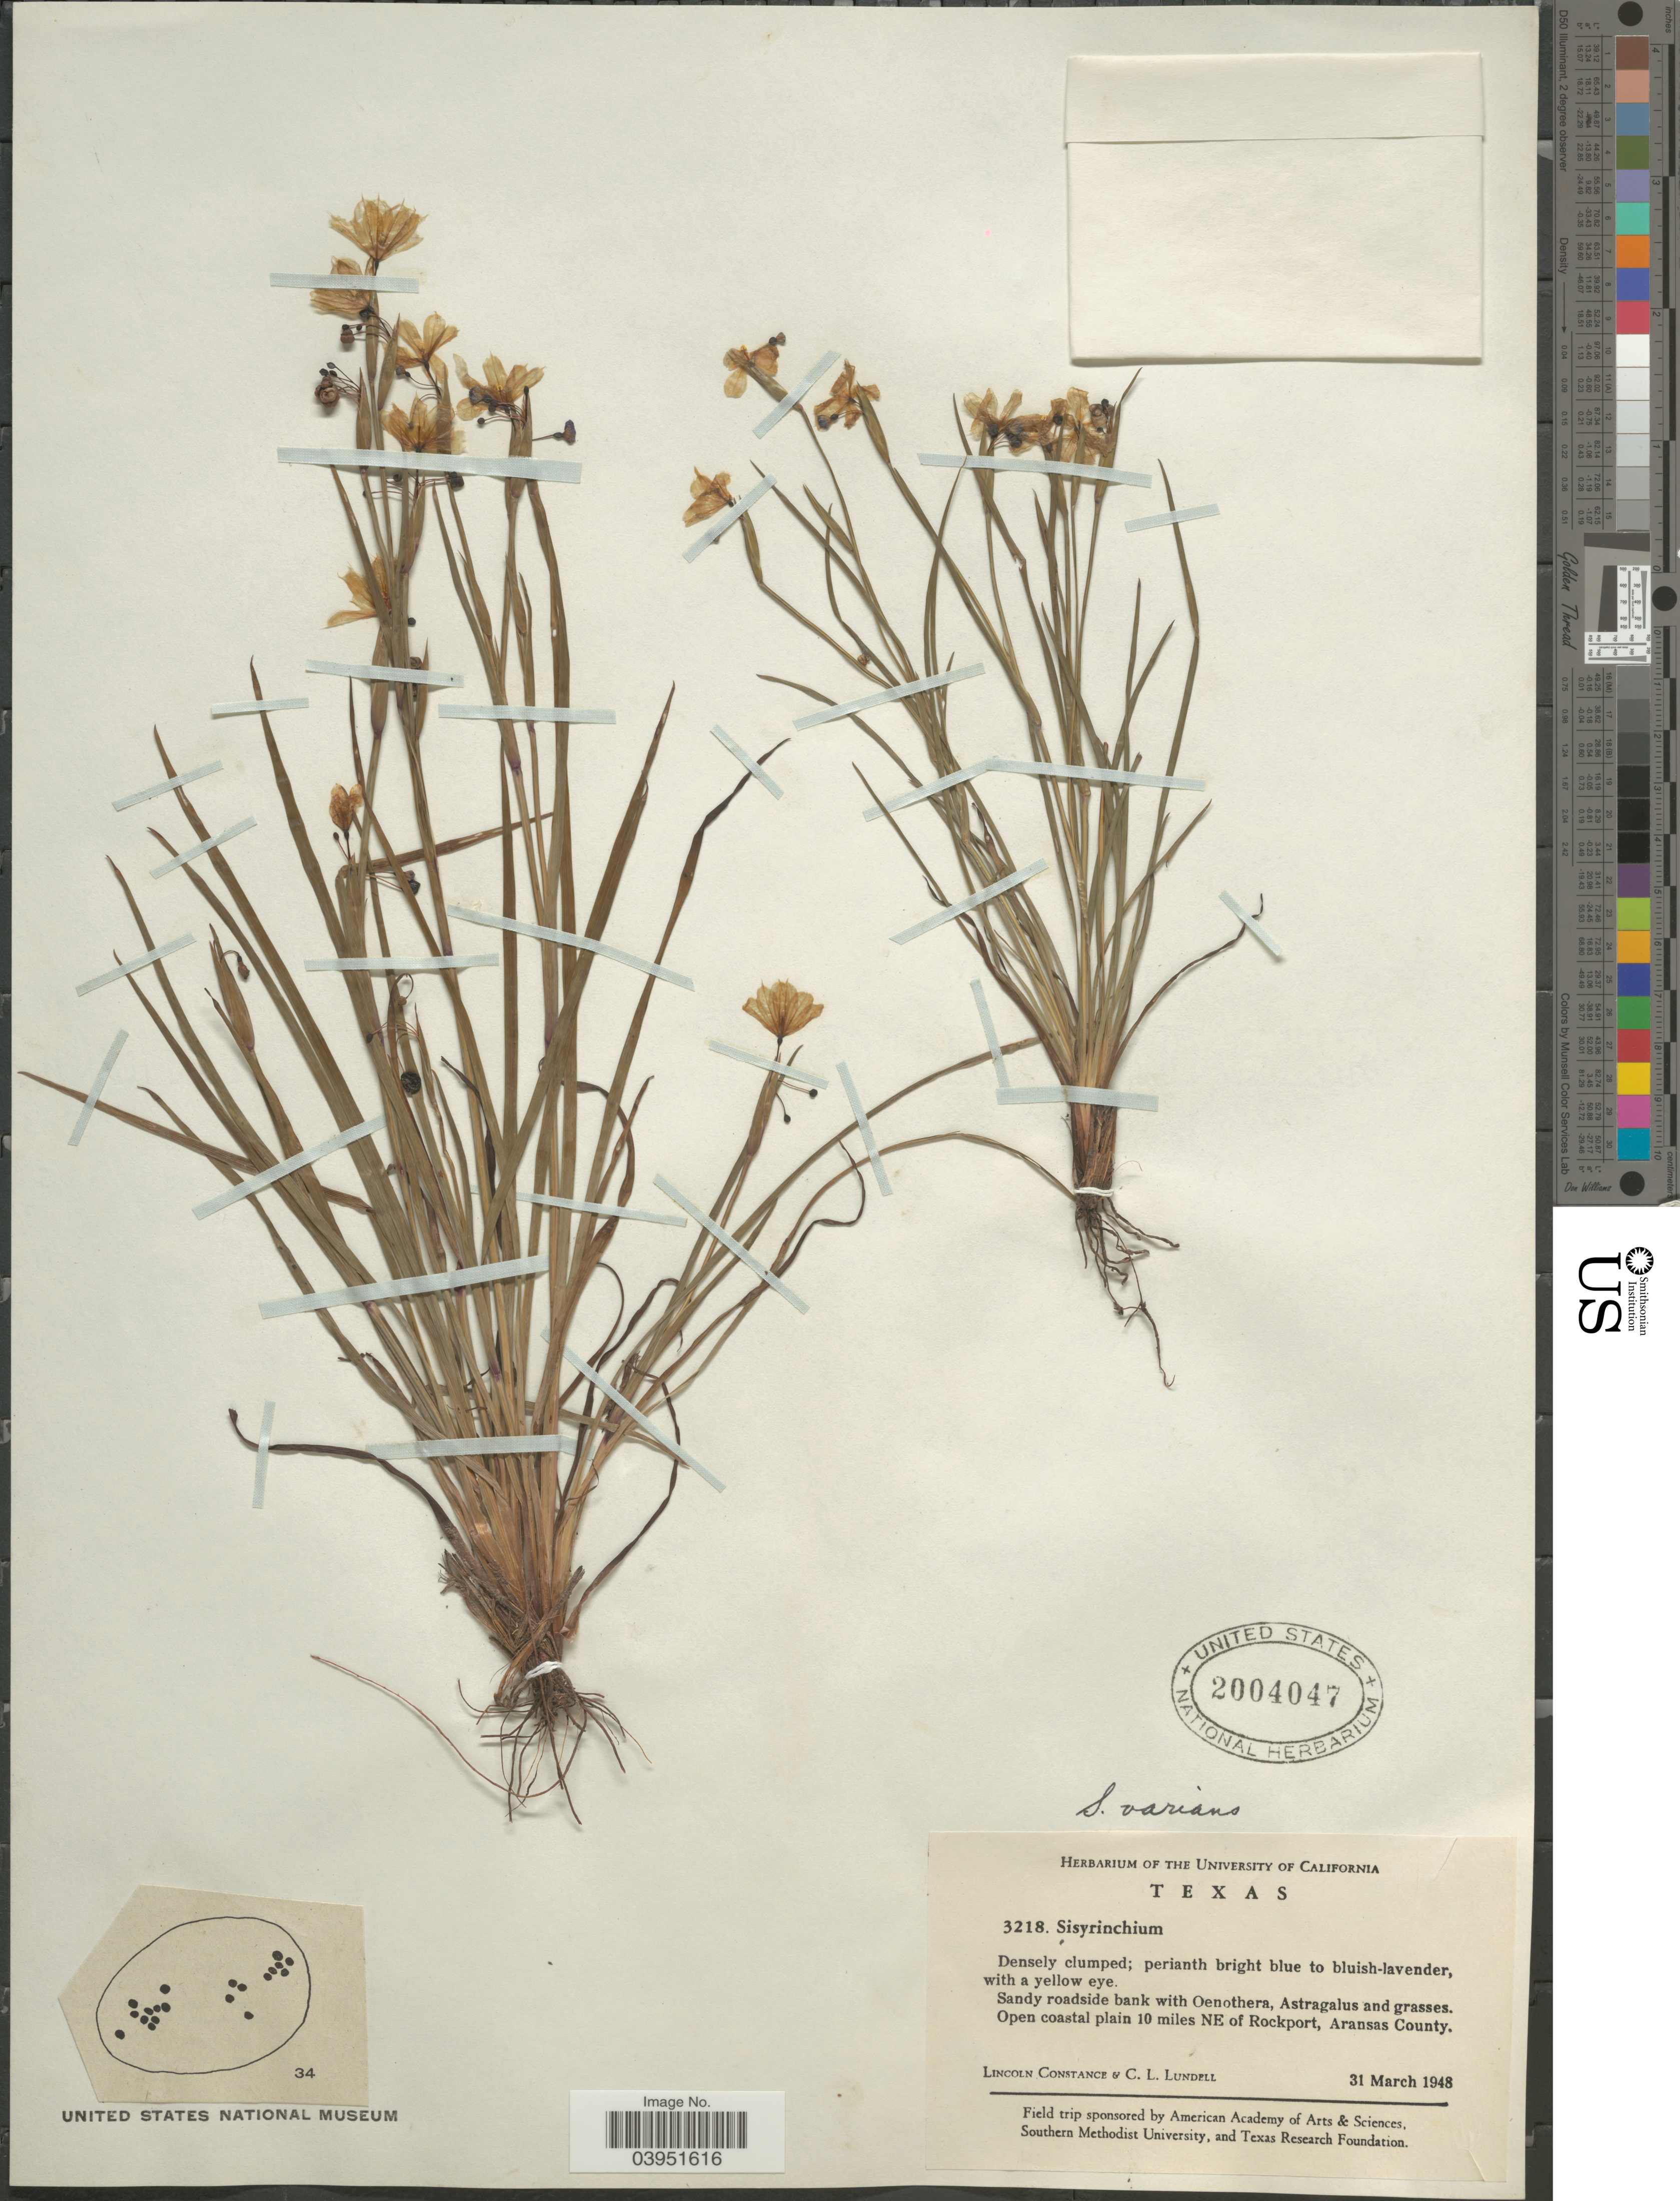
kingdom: Plantae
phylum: Tracheophyta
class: Liliopsida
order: Asparagales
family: Iridaceae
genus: Sisyrinchium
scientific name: Sisyrinchium varians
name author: E.P. Bicknell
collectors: L. Constance & C. L. Lundell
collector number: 3218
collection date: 1948-03-31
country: United States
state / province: Texas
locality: Open coastal plain 10 miles NE of Rockport, Aransas County.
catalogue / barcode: US 2004047